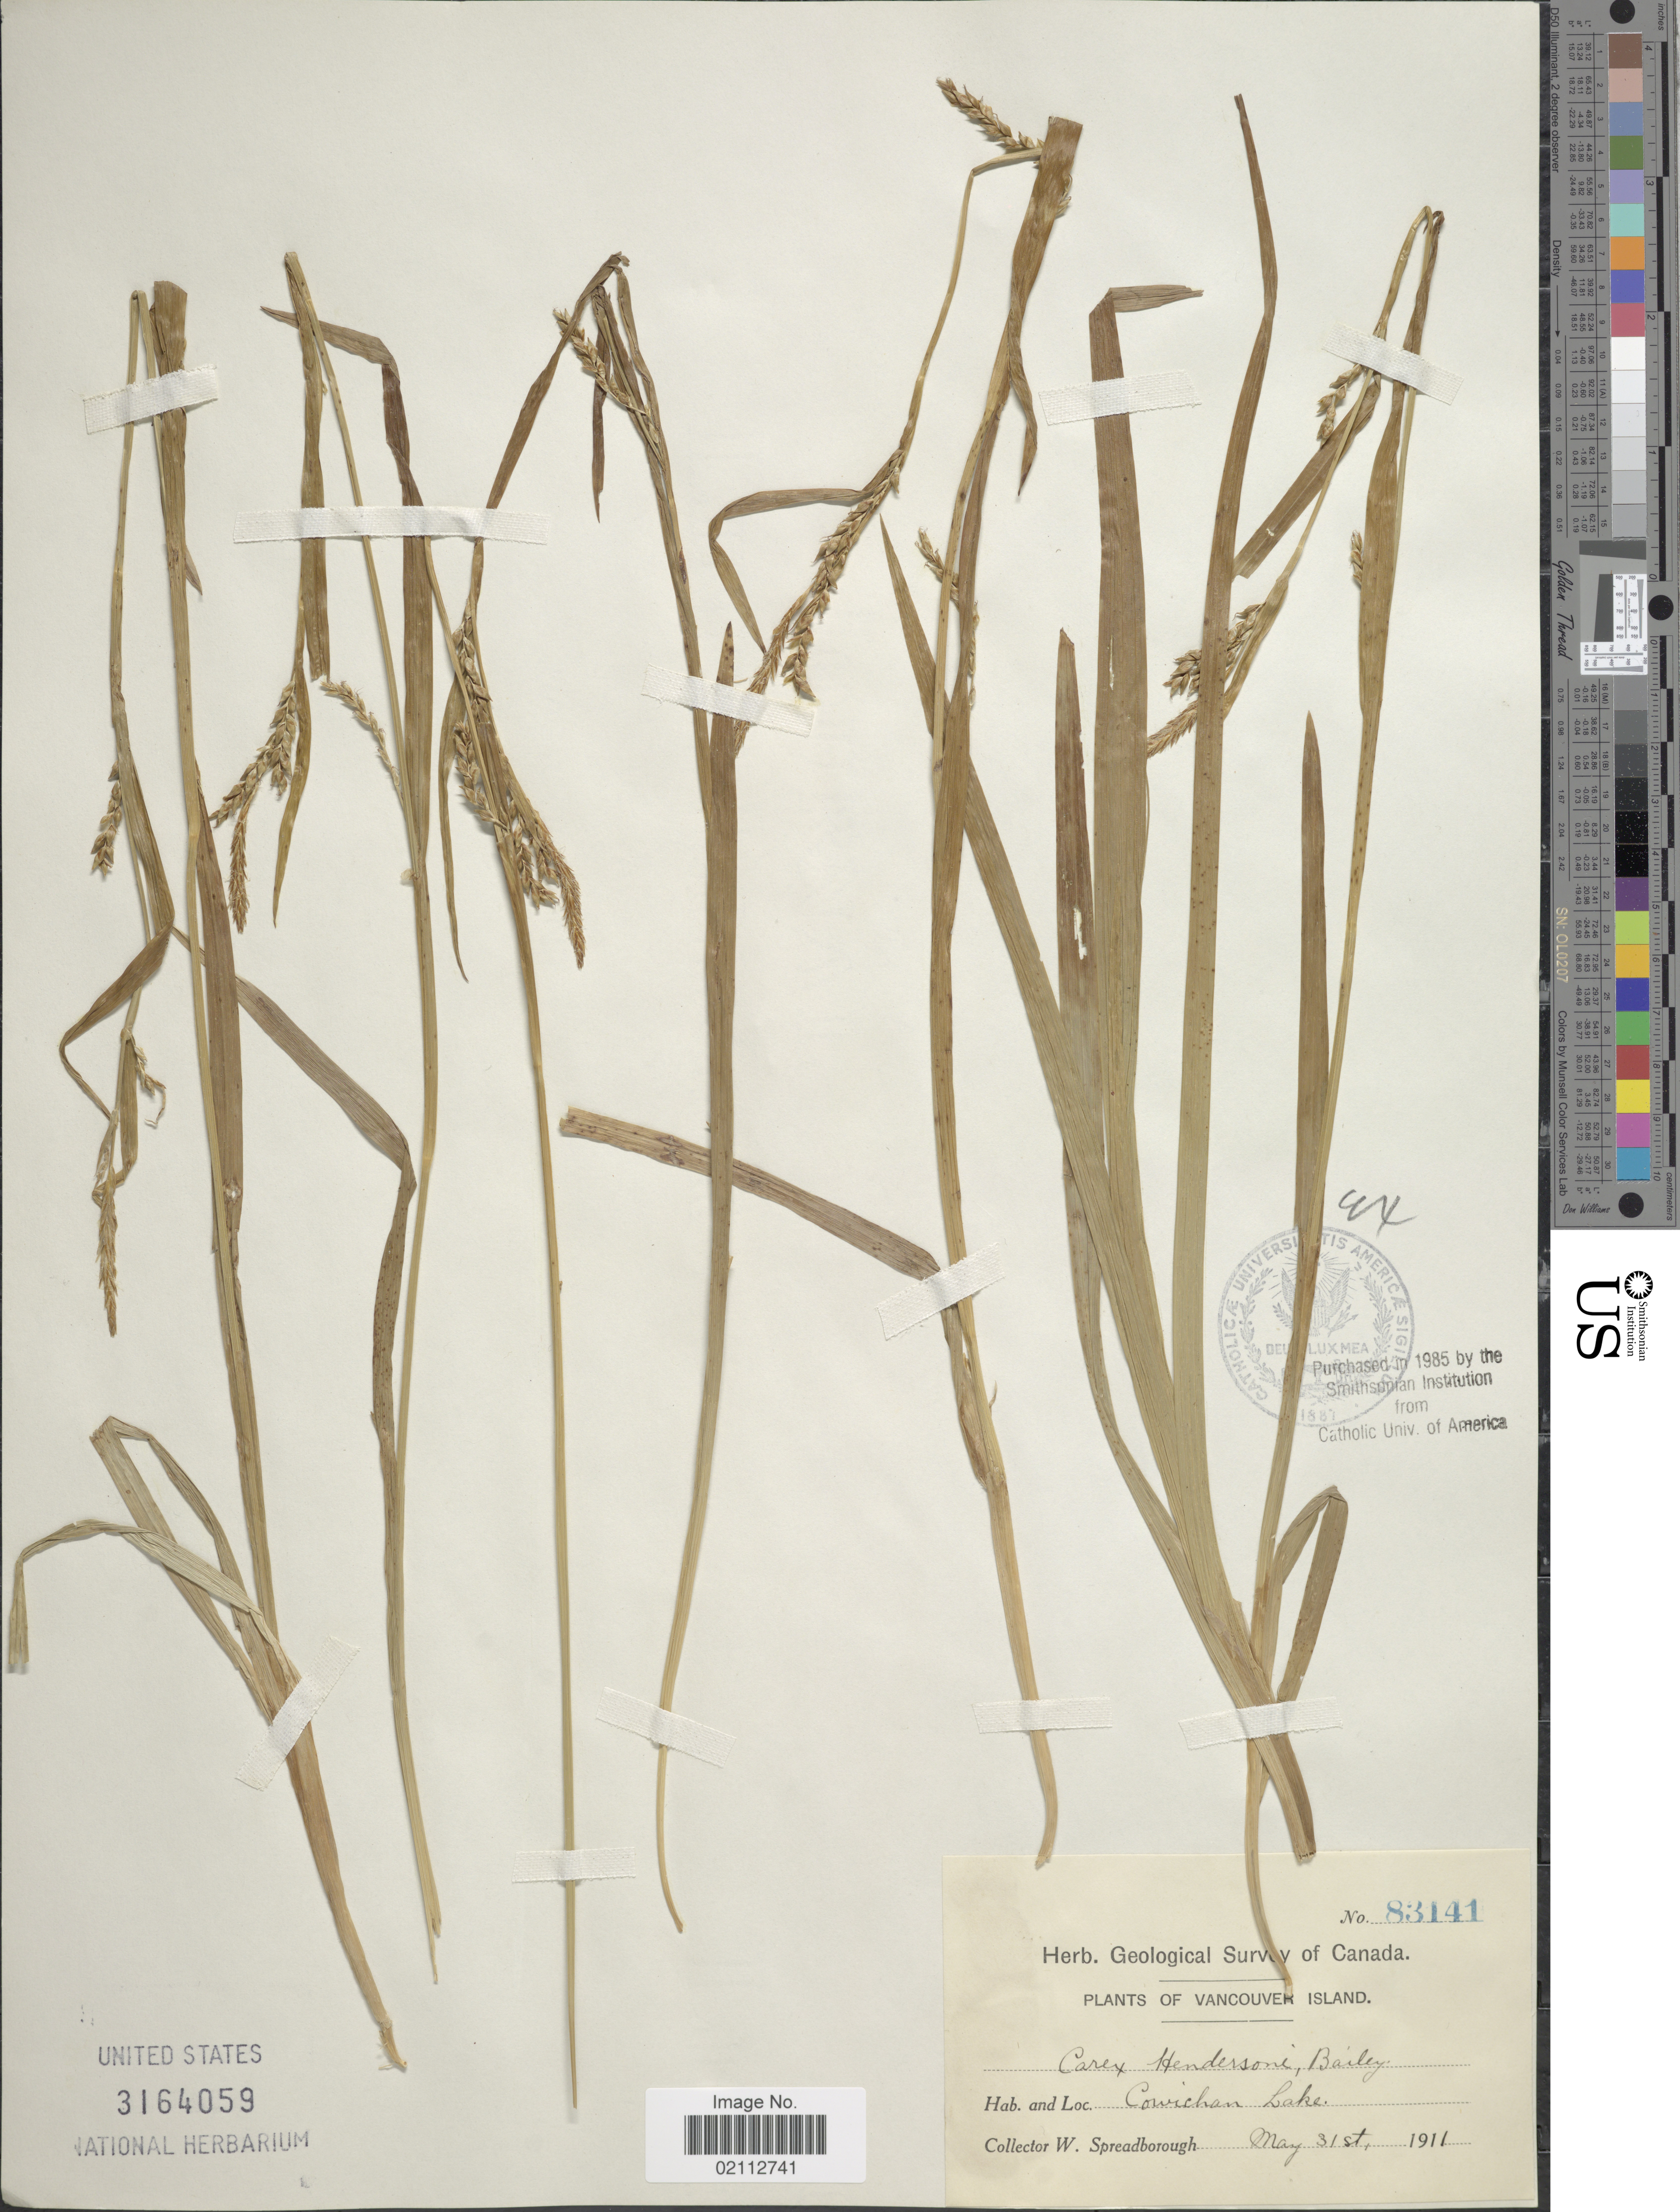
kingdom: Plantae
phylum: Tracheophyta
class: Liliopsida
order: Poales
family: Cyperaceae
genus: Carex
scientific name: Carex hendersonii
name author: L.H. Bailey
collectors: W. Spreadborough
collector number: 83141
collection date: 1911-05-31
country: Canada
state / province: British Columbia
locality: Vancouver Island. Cowichan Lake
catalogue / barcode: US 3164059